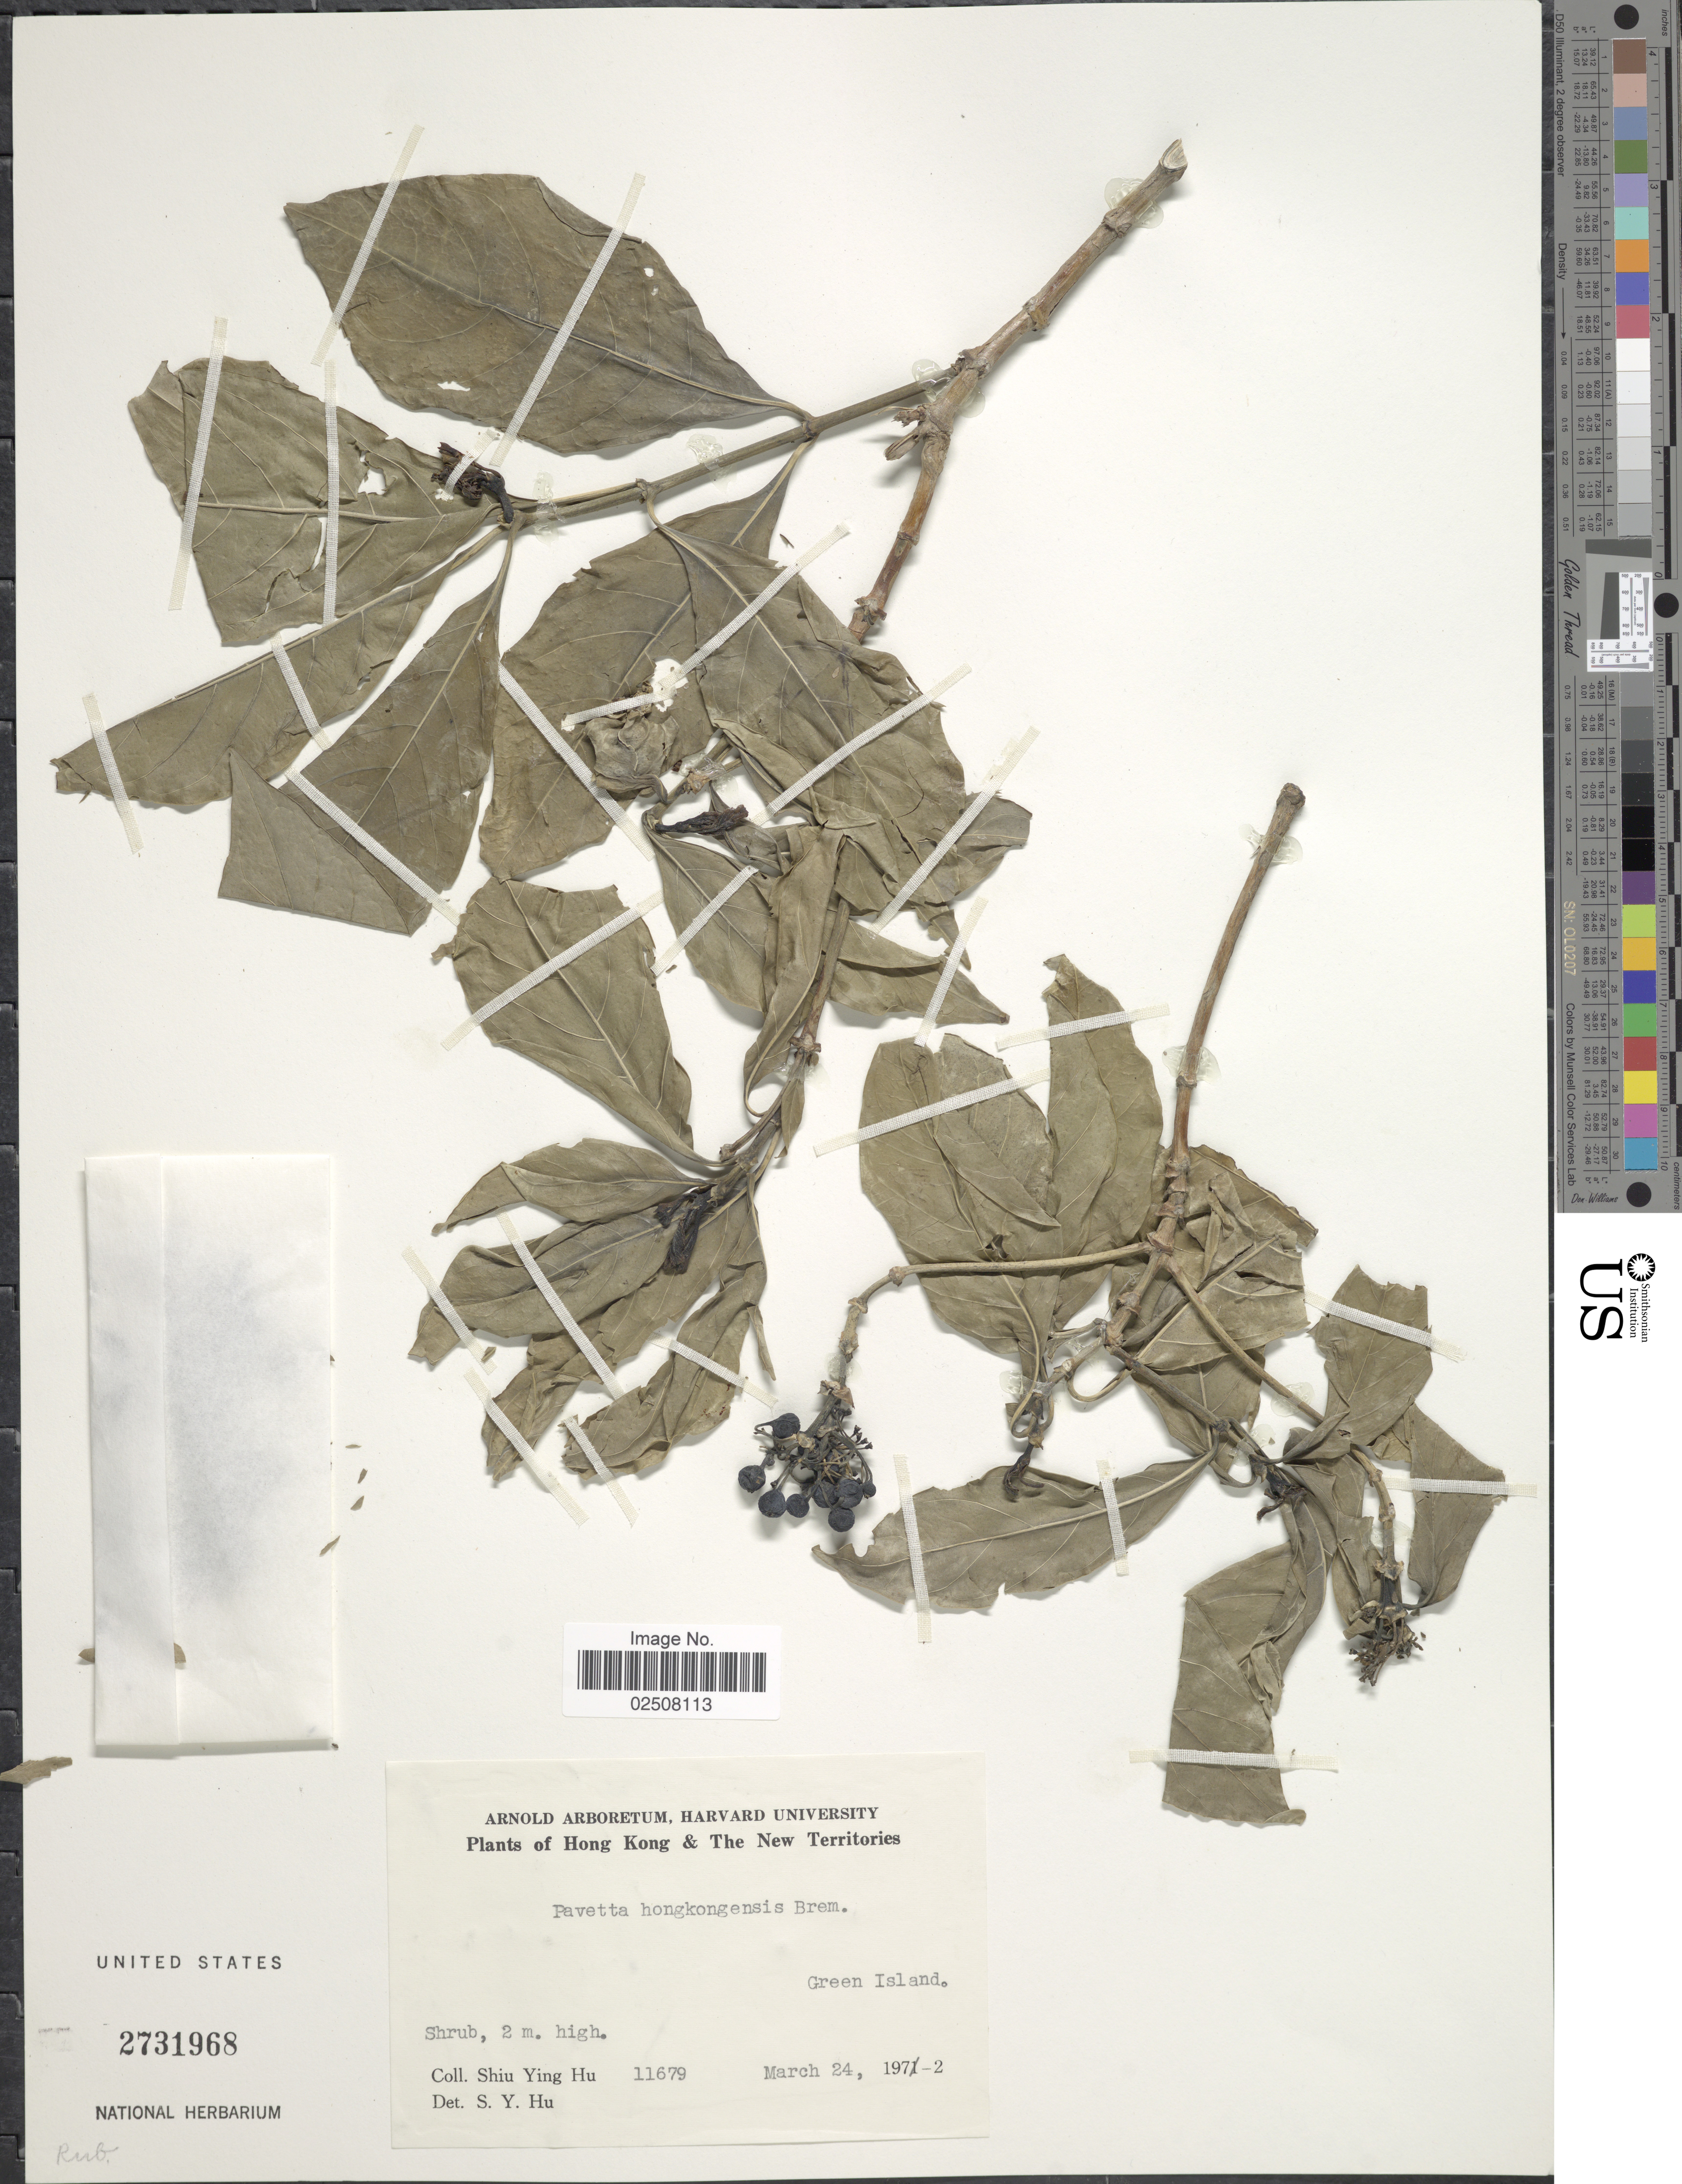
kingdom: Plantae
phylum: Tracheophyta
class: Magnoliopsida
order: Gentianales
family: Rubiaceae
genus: Pavetta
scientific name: Pavetta hongkongensis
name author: Bremek.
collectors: S. Y. Hu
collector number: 11679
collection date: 1972-03-24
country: China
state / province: Hong Kong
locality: The New Territories, Green Island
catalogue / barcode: US 2731968